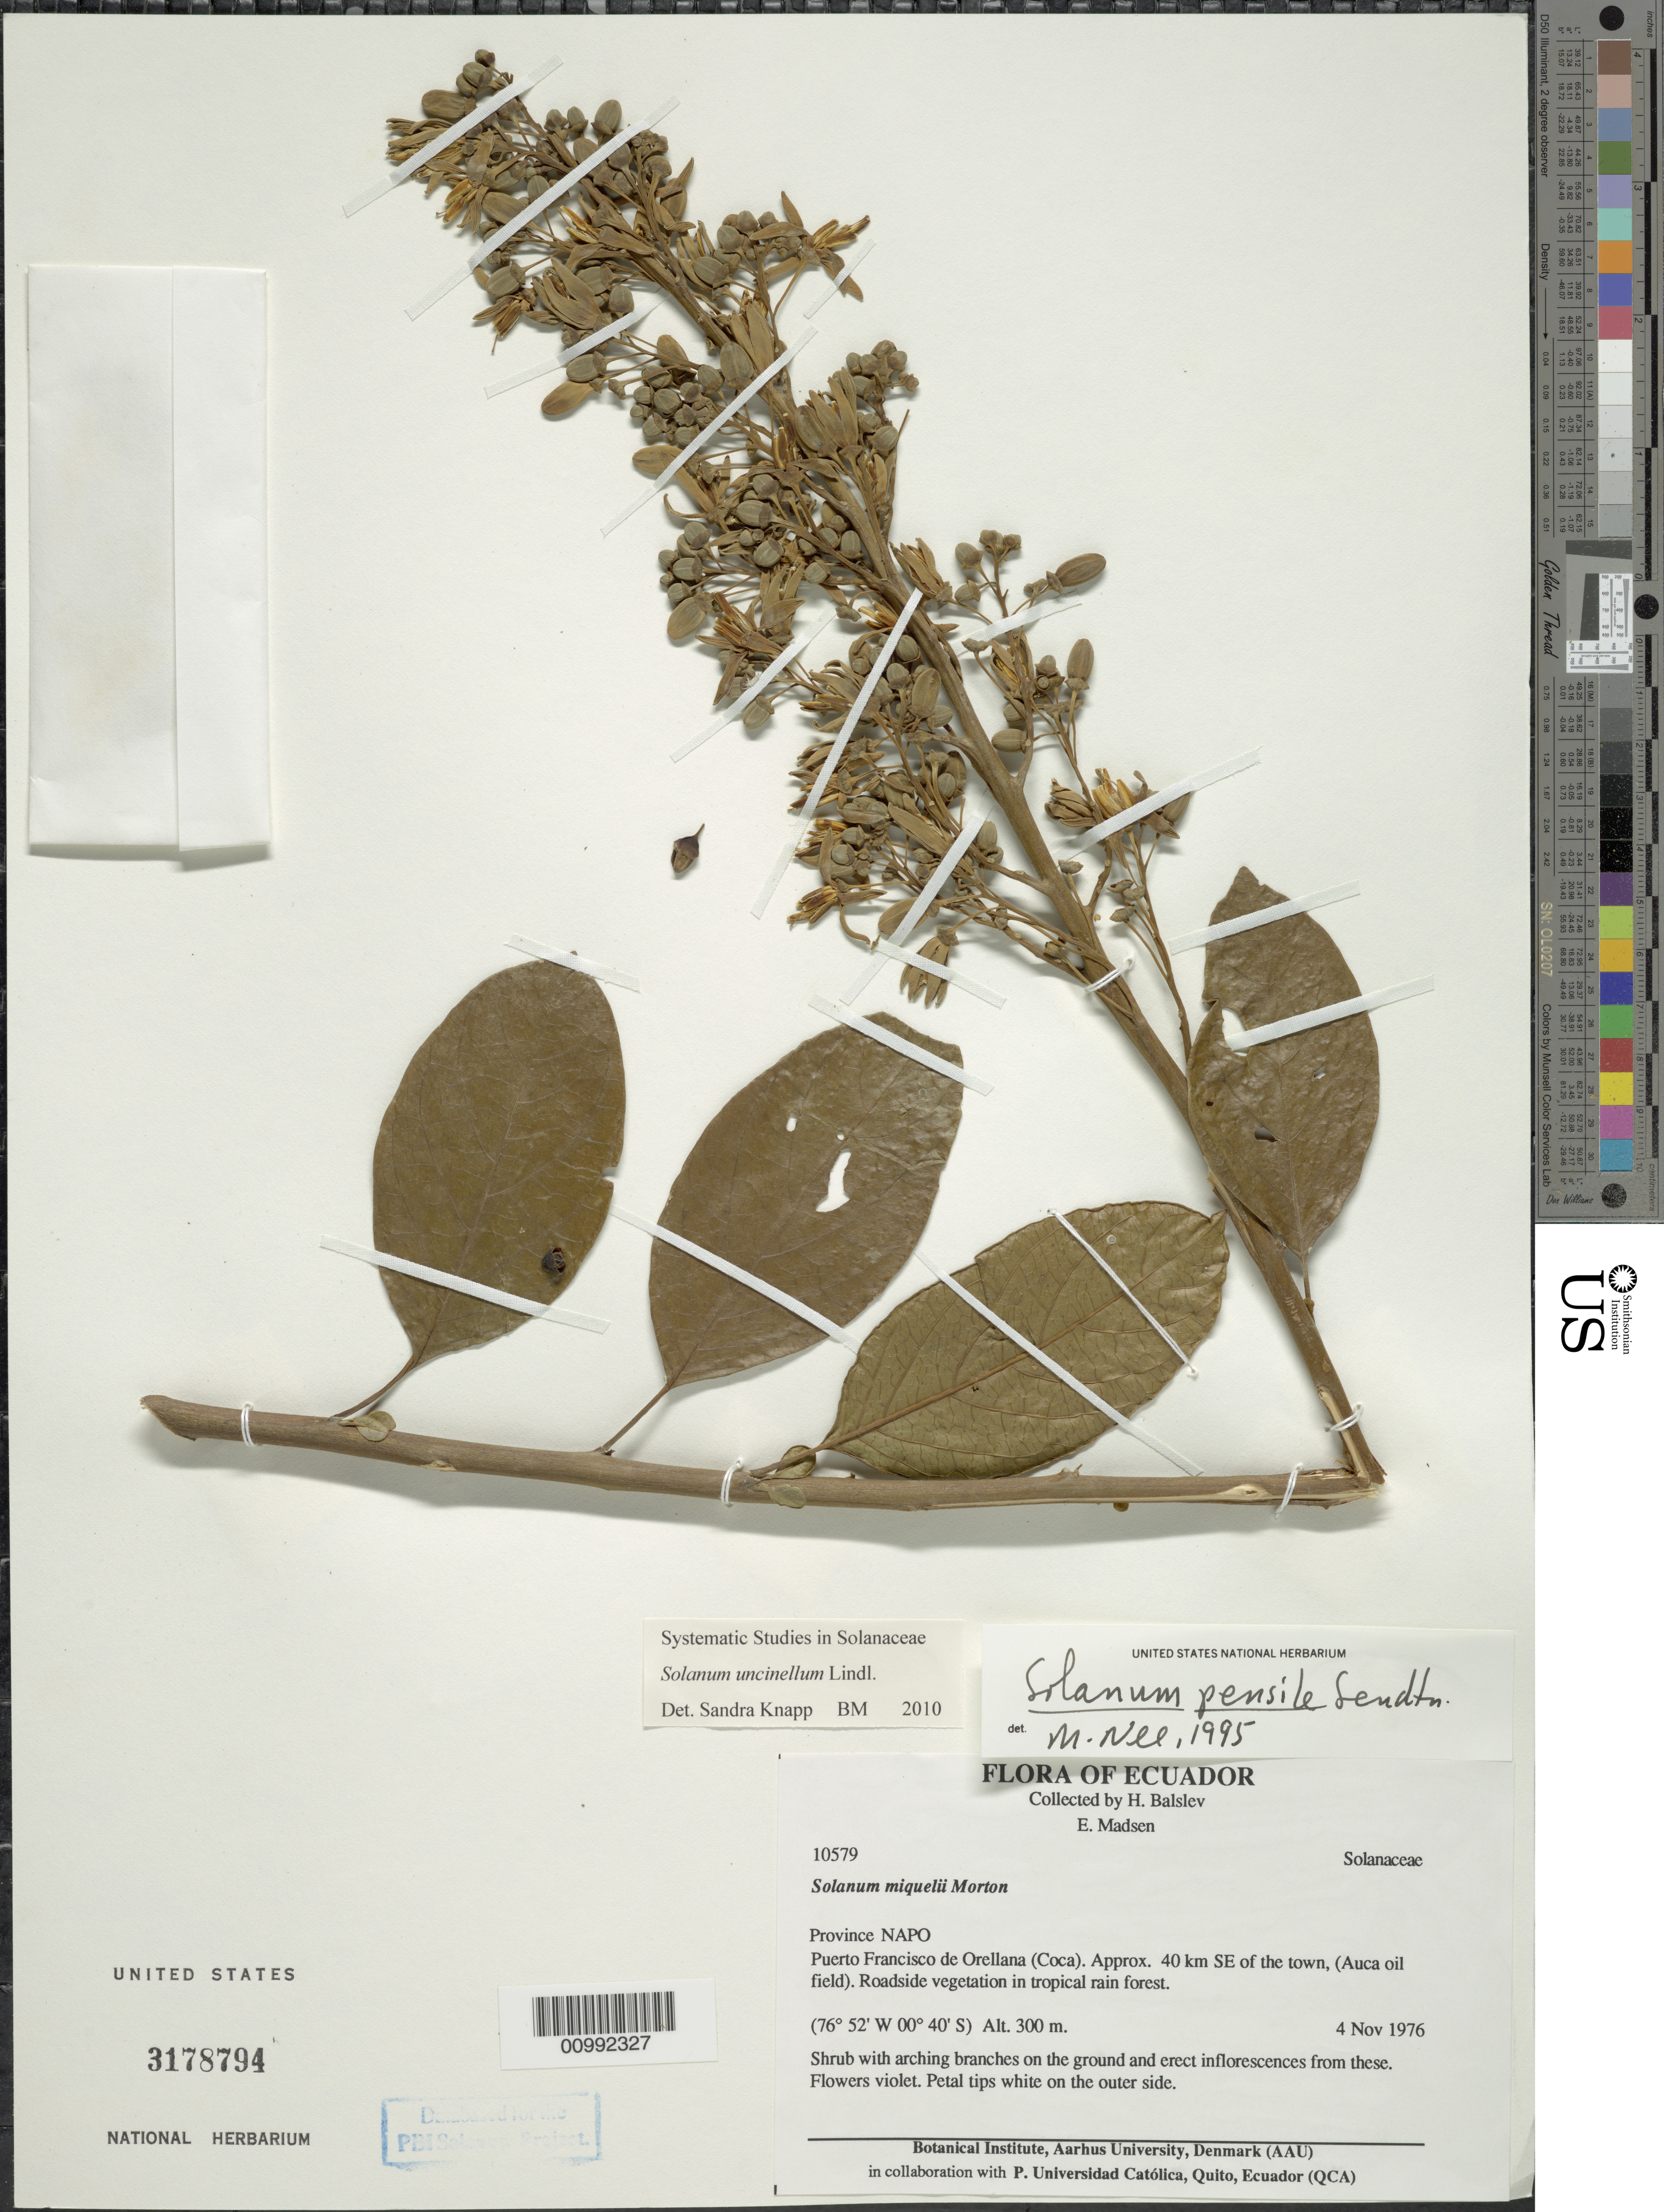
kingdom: Plantae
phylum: Tracheophyta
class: Magnoliopsida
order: Solanales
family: Solanaceae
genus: Solanum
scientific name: Solanum uncinellum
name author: Lindl.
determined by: Knapp, S. D.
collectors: H. Balslev & E. Madsen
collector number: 10579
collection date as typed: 4 Nov 1976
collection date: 1976-11-04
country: Ecuador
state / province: Napo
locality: Puerto Francisco de Orellana (Coca). Aprox. 40 km SE of the town, (Auca oil field).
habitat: roadside vegetation in tropical rainforest. Shrub with arching branches on the ground and erect inflorescences from these. Flowers violet. Petal tips on the outer side.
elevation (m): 300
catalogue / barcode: US 3178794